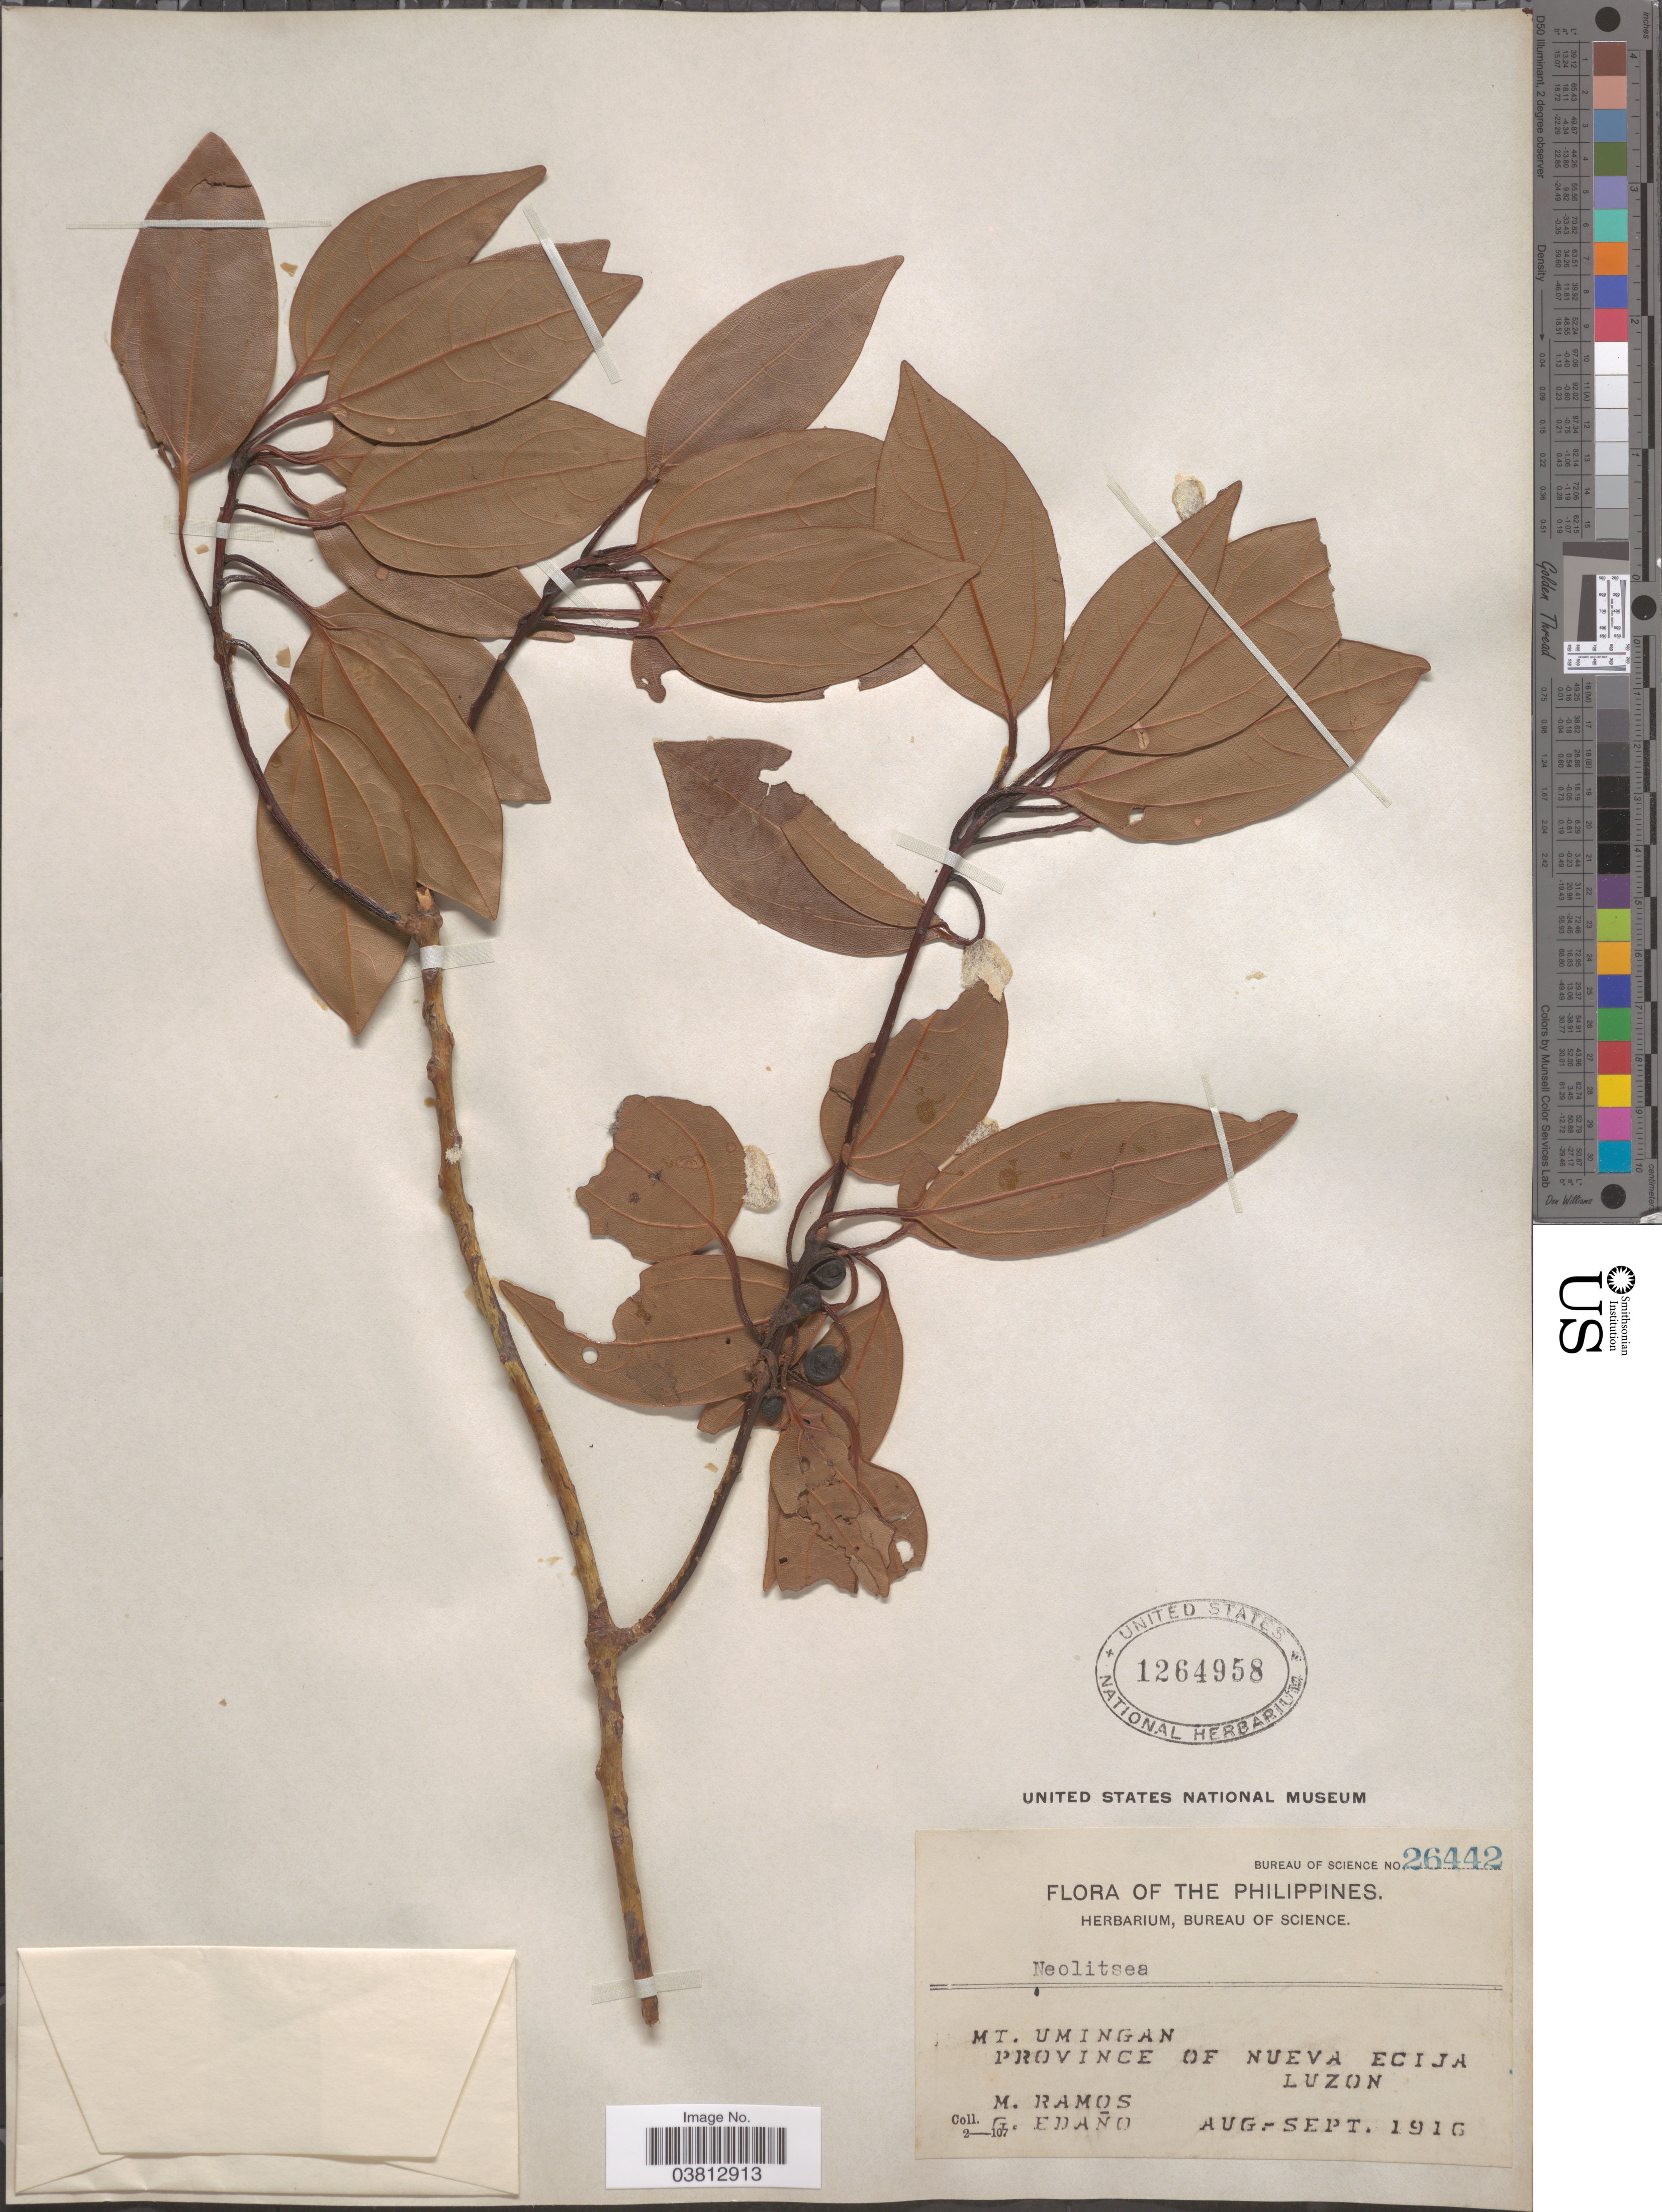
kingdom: Plantae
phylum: Tracheophyta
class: Magnoliopsida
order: Laurales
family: Lauraceae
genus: Neolitsea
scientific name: Neolitsea sp.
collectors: M. Ramos & G. Edaño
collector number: Bureau of Science 26442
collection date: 1916-08/1916-09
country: Philippines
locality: Mt. Umingan. Province of Nueva Ecija, Luzon.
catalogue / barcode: US 1264958